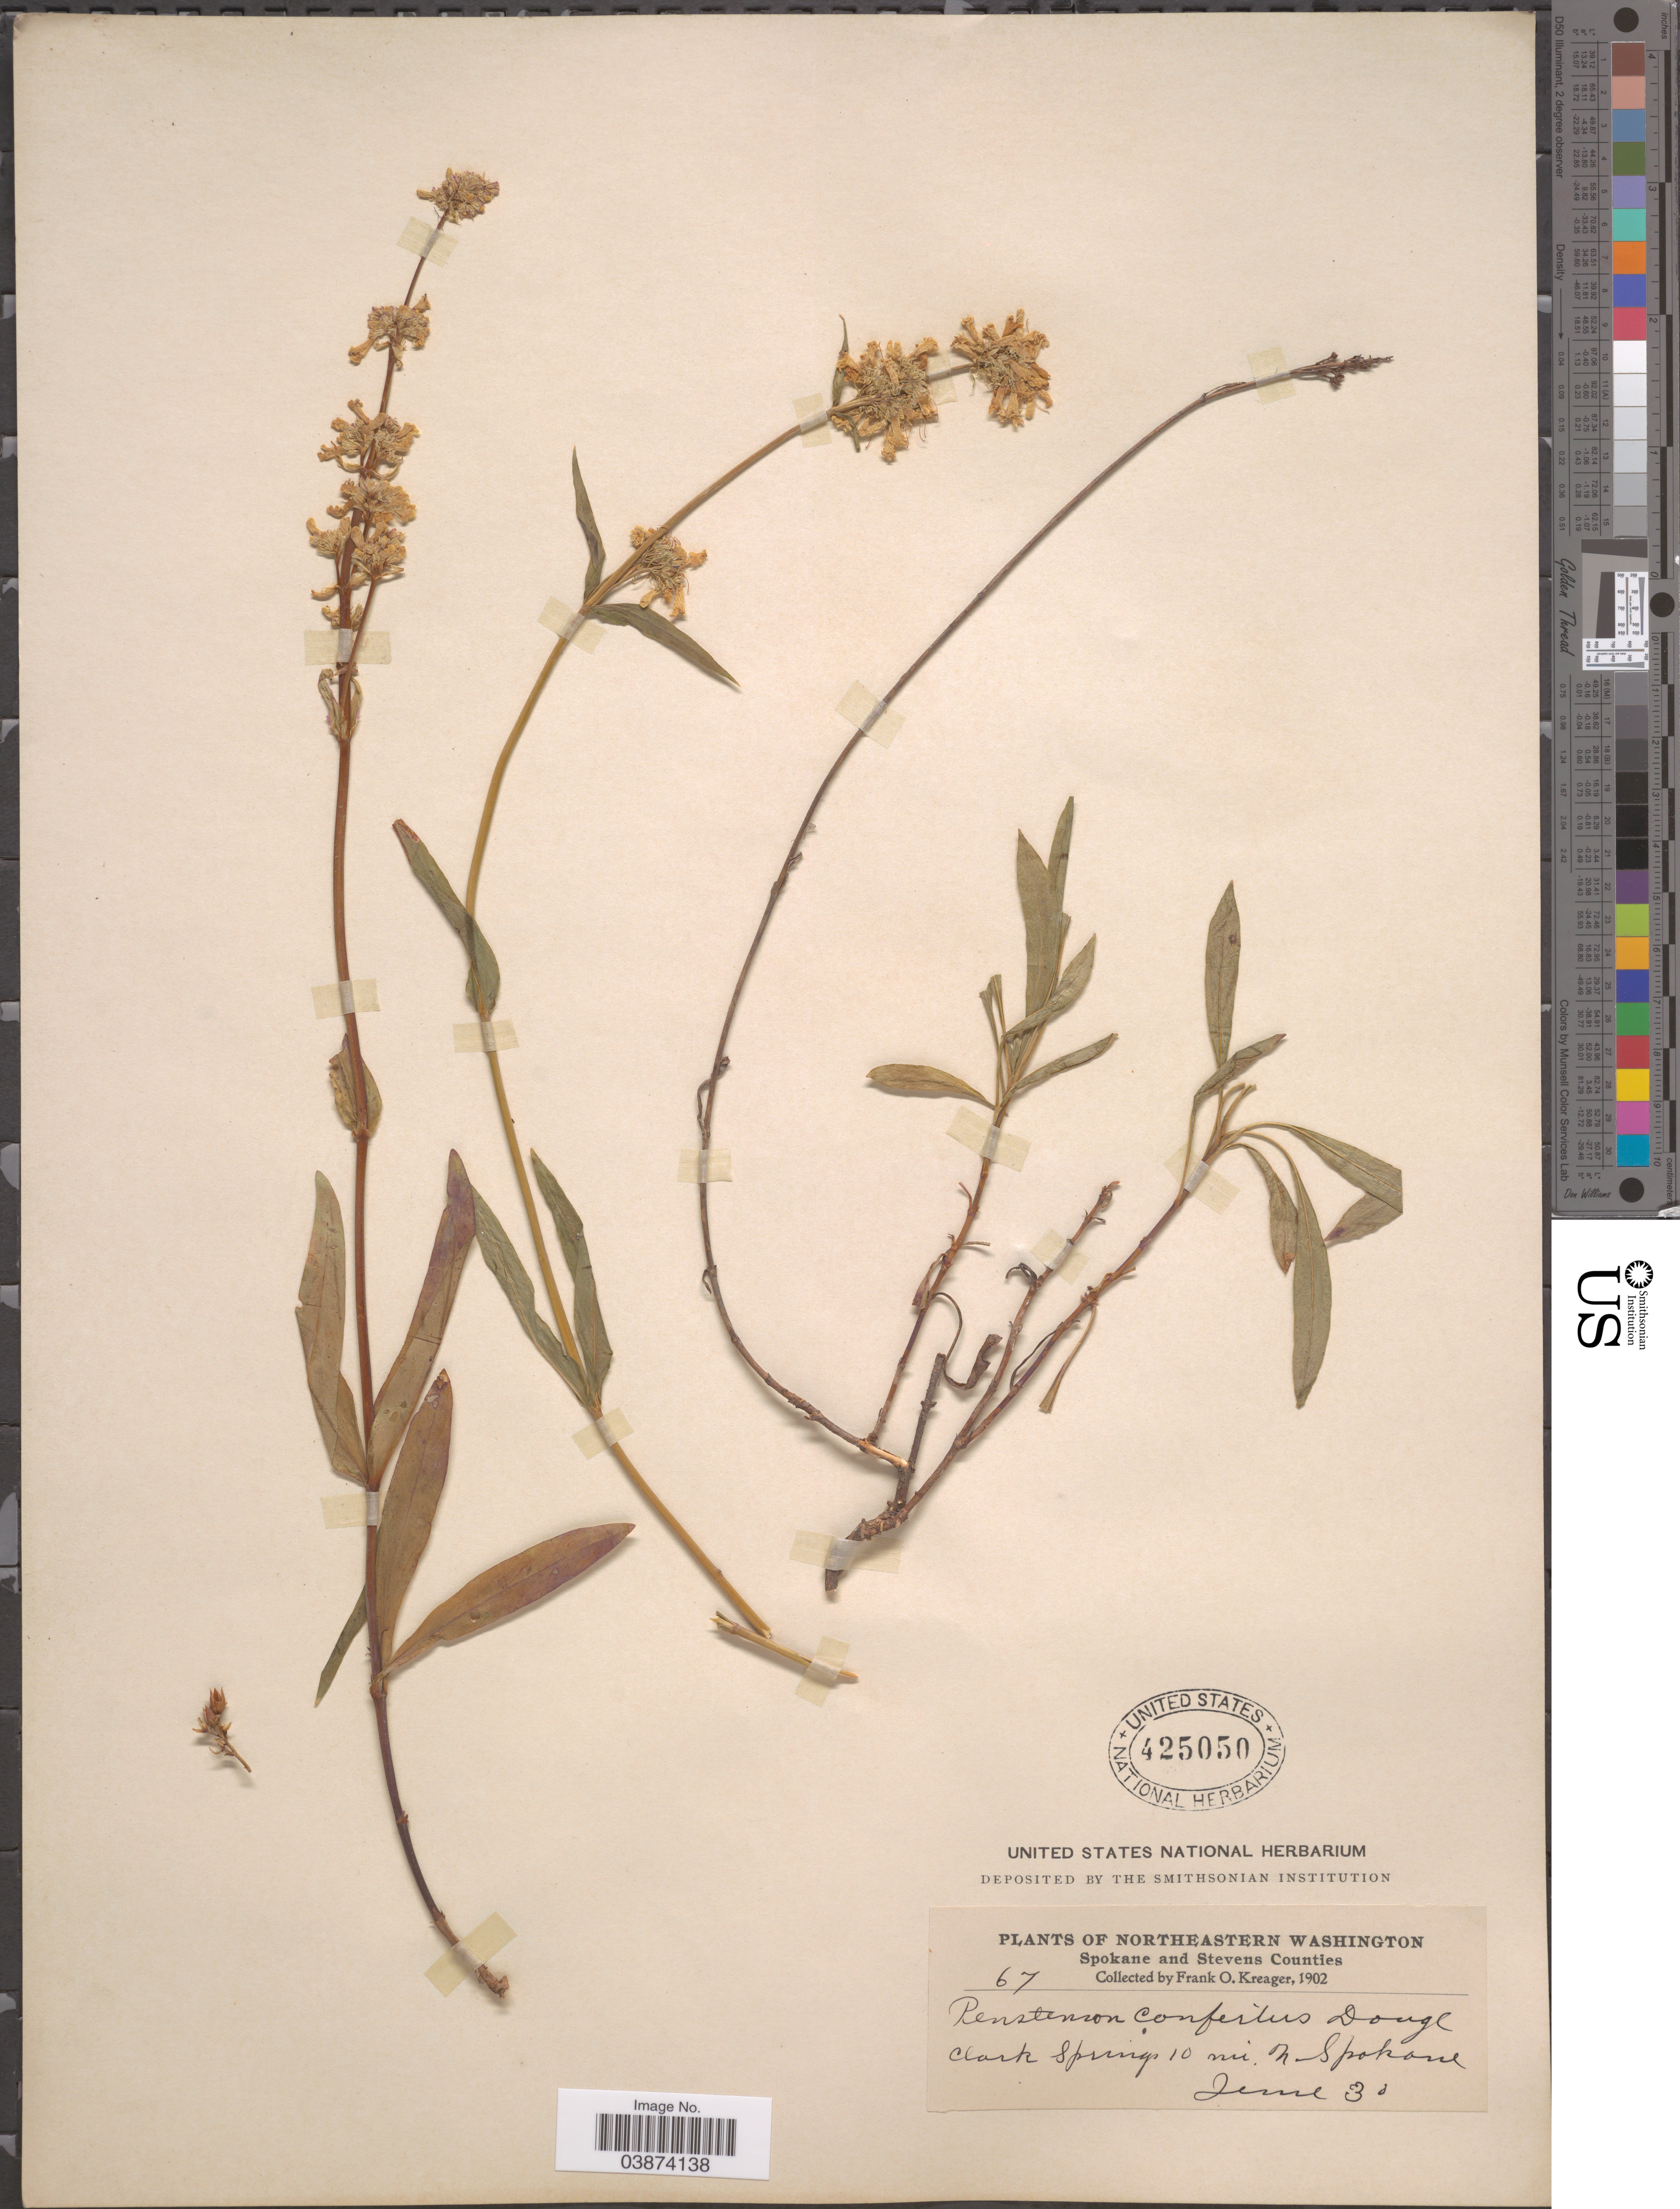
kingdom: Plantae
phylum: Tracheophyta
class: Magnoliopsida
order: Lamiales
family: Plantaginaceae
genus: Penstemon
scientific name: Penstemon confertus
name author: Douglas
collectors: F. Kreager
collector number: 67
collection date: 1902-06-30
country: United States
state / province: Washington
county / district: Spokane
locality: Northeastern Washington. Spokane County. Clark Springs, 10 mi. N. Spokane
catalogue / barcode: US 425050